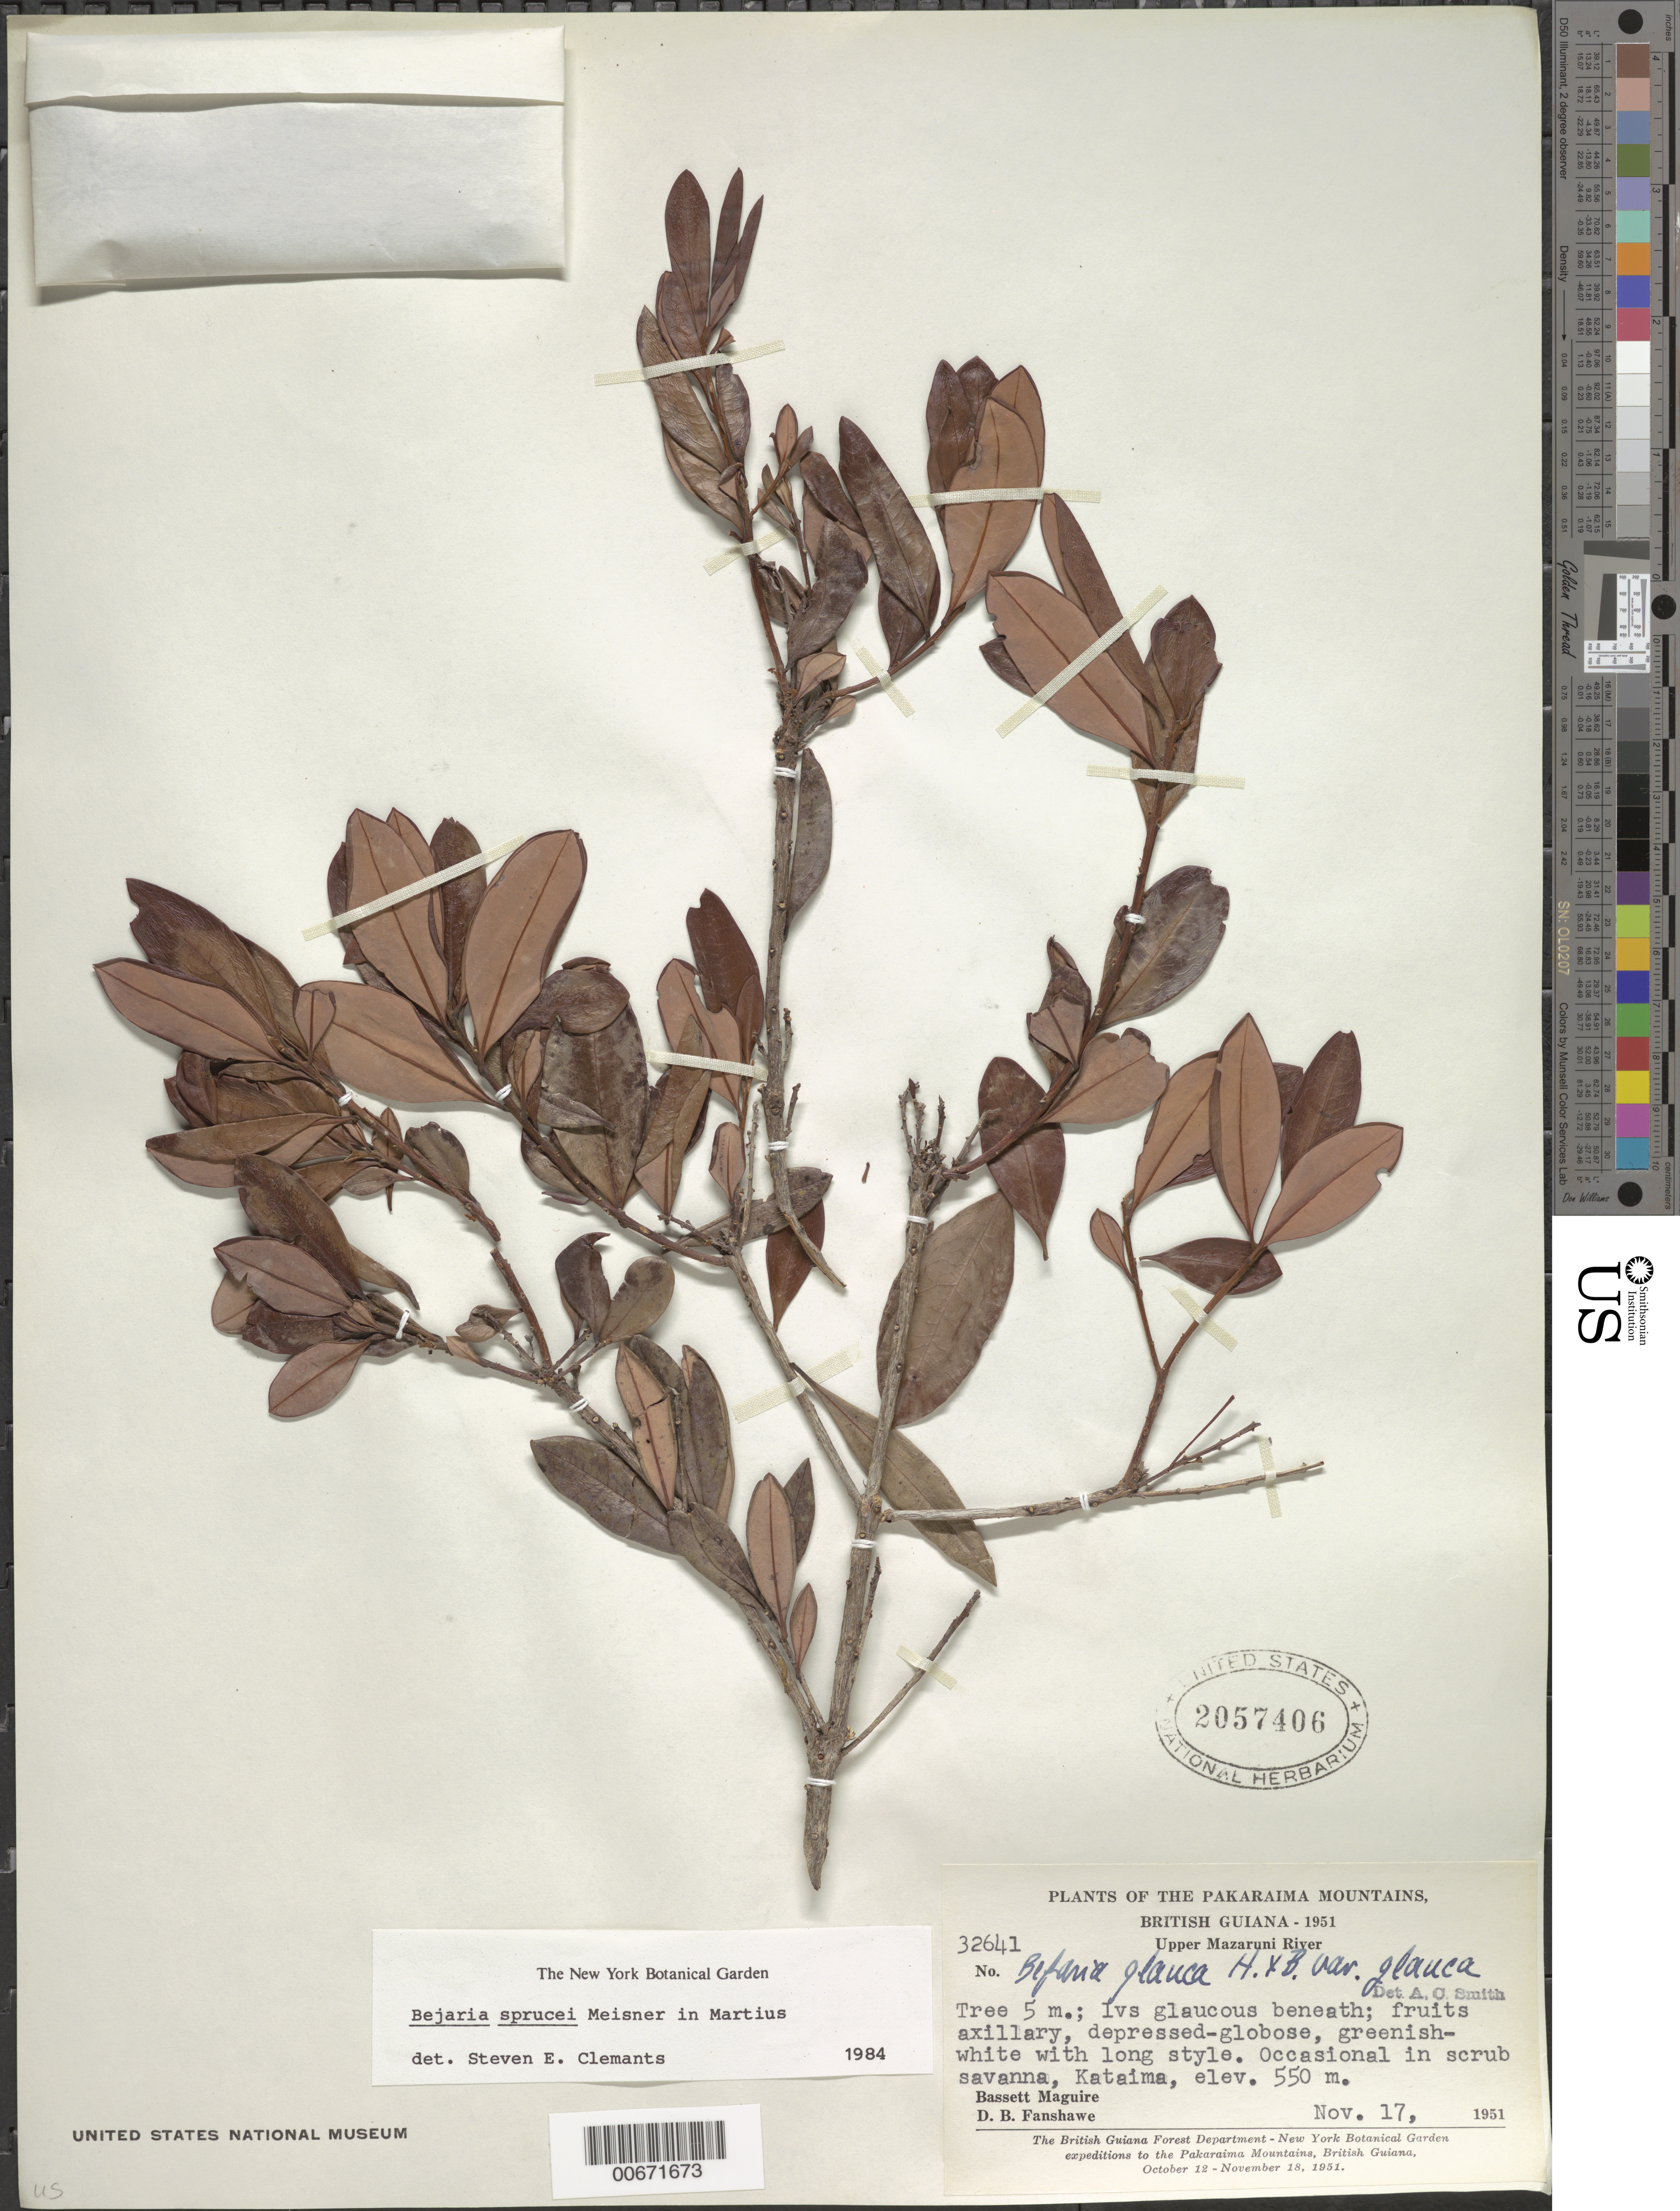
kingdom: Plantae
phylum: Tracheophyta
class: Magnoliopsida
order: Ericales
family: Ericaceae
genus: Bejaria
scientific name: Bejaria sprucei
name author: Meisn.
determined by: Clemants, S. E.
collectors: B. Maguire & D. B. Fanshawe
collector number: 32641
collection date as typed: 17-Nov-51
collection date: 1951-11-17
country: Guyana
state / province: Cuyuni-Mazaruni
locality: Kataima, upper Mazaruni River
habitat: Scrub savanna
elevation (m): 550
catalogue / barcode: US 2057406